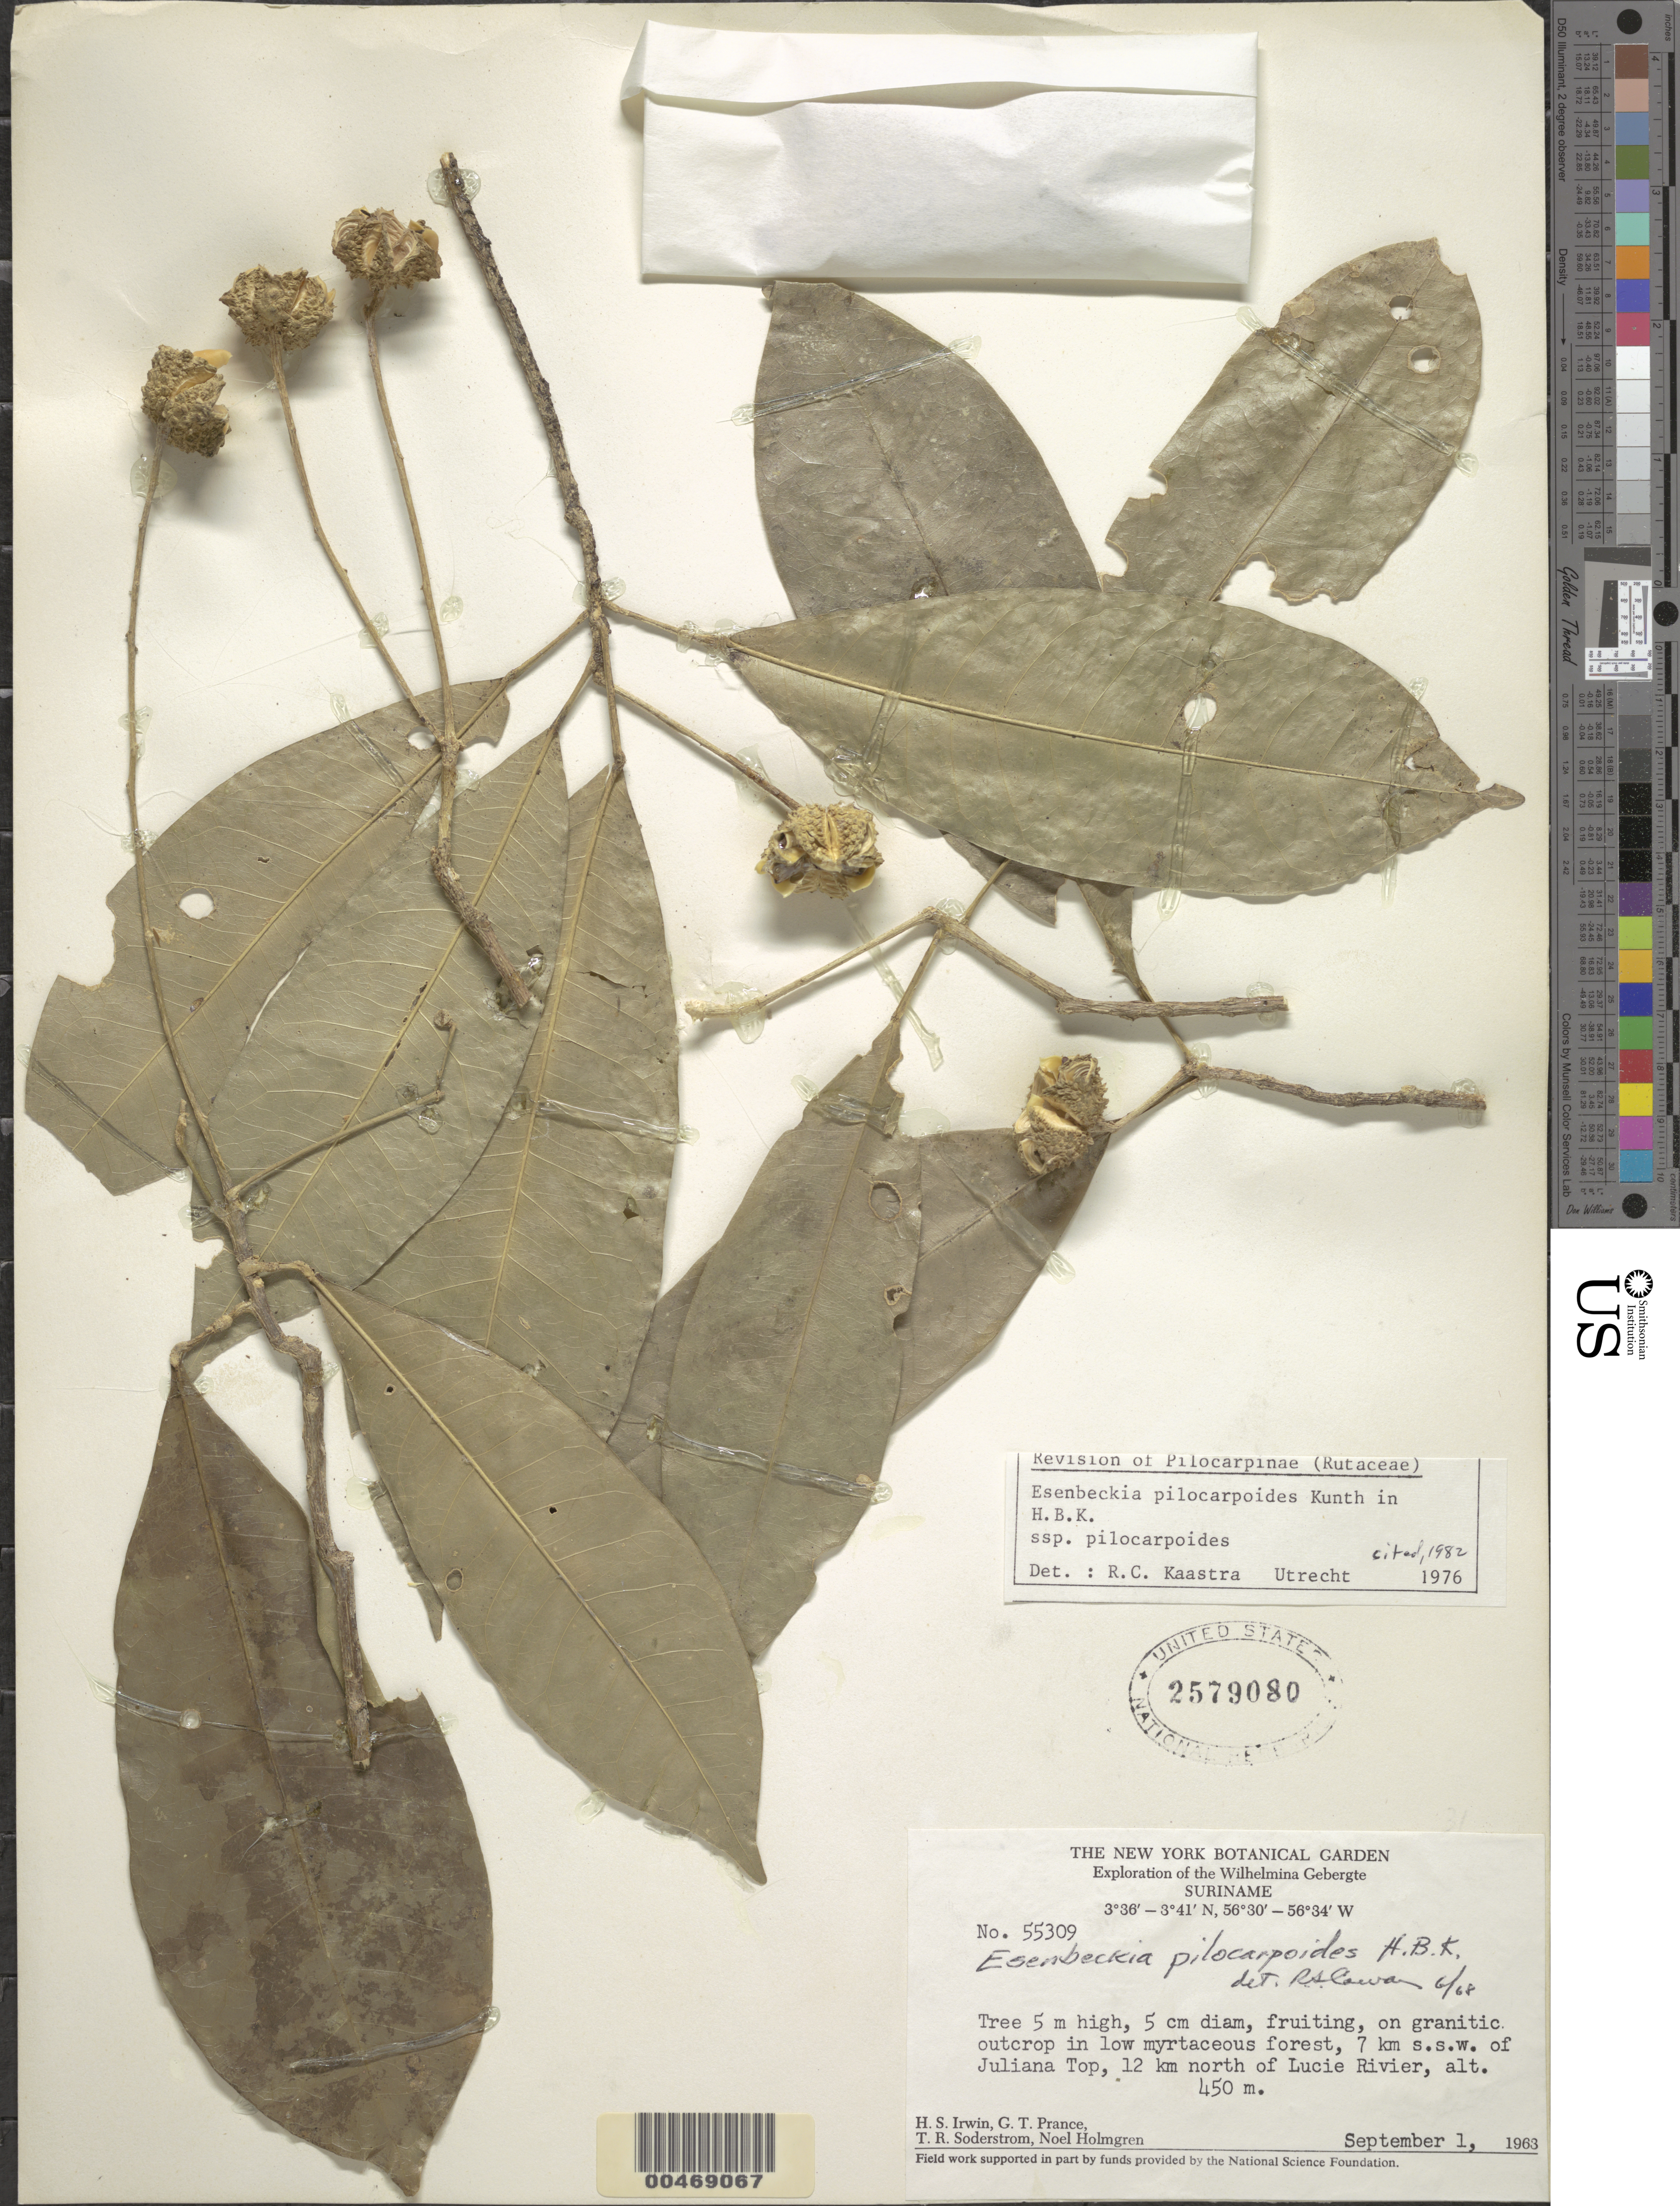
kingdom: Plantae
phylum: Tracheophyta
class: Magnoliopsida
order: Sapindales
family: Rutaceae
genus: Esenbeckia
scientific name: Esenbeckia pilocarpoides subsp. pilocarpoides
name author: Kunth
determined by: Kaastra, R. C., (UTRECHT)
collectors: H. Irwin, G. T. Prance, T. R. Soderstrom & N. H. Holmgren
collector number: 55309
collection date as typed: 1-Sep-63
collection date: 1963-09-01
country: Suriname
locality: Juliana Top, 7 km SSW of, 12 km N of Lucie R., Wilhelmina Gebergte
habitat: Granitic outcrop in low myrtaceous forest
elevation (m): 450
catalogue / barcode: US 2579080